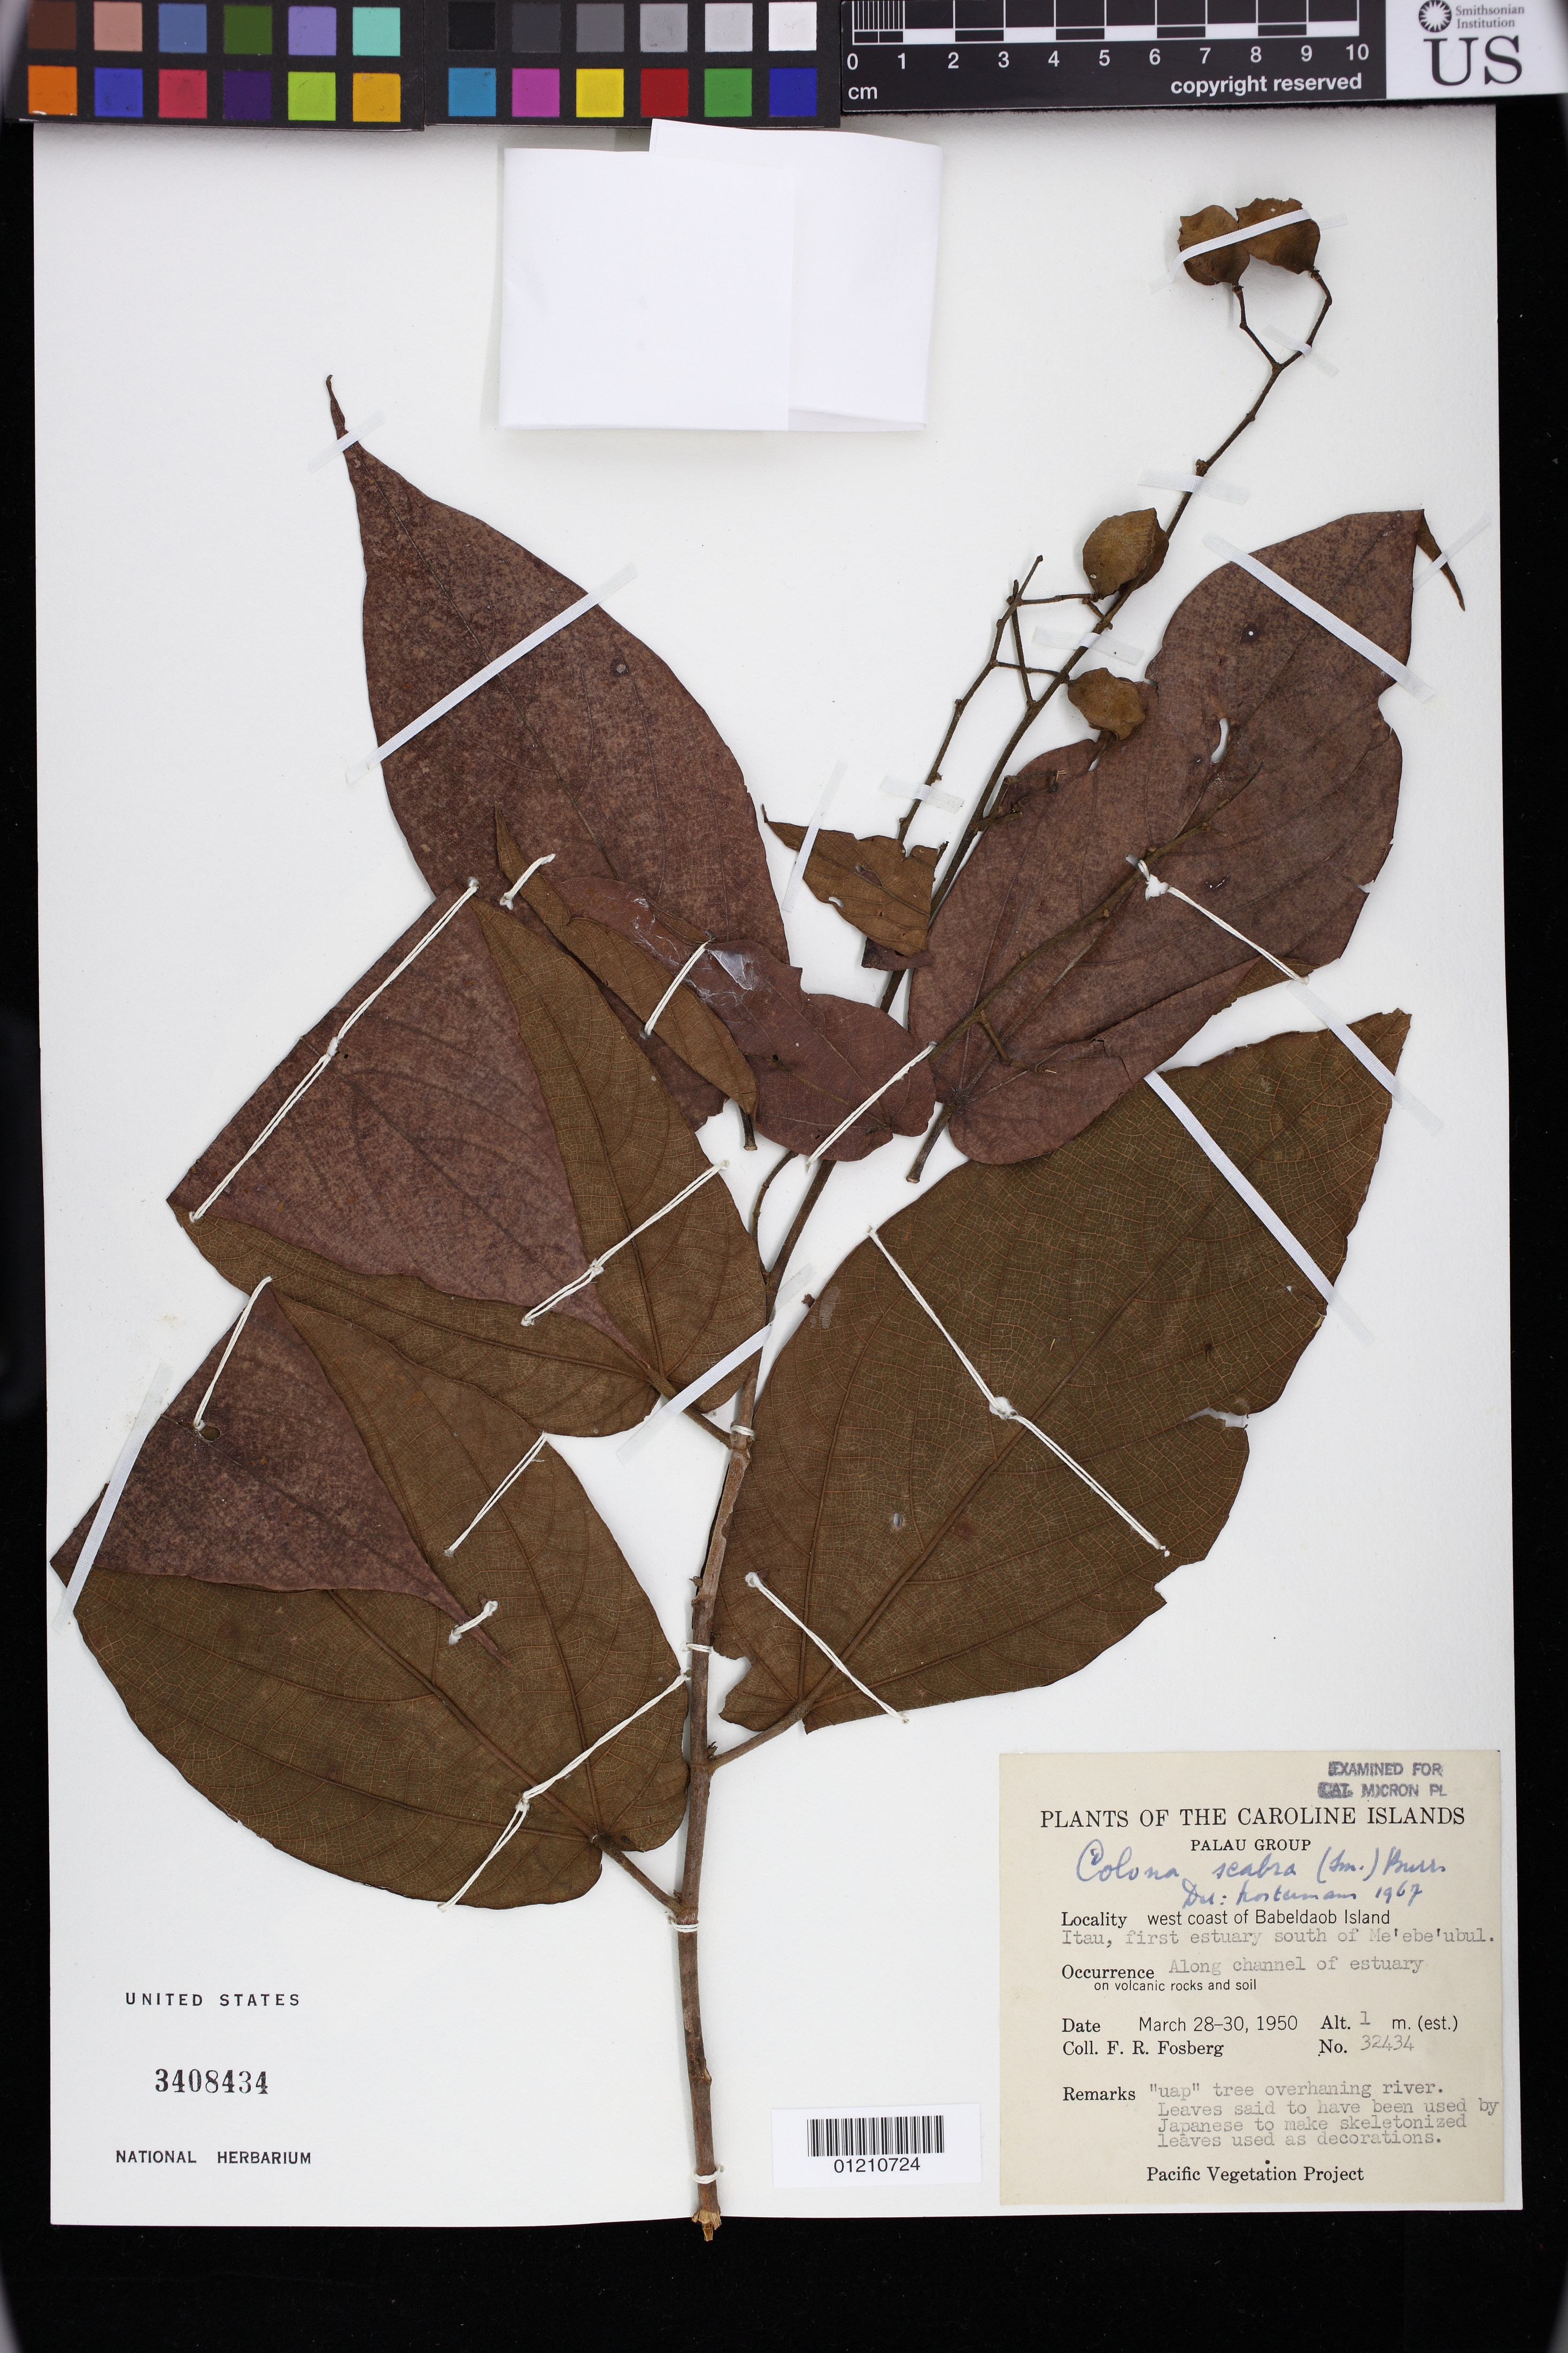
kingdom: Plantae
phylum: Tracheophyta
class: Magnoliopsida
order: Malvales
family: Malvaceae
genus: Colona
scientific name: Colona scabra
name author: (Sm.) Burret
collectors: F. R. Fosberg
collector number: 32434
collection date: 1950-03-28/1950-03-30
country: Palau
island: Babeldaob [Babelthuap]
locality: west coast of Babeldaob Island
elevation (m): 1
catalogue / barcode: US 3408434